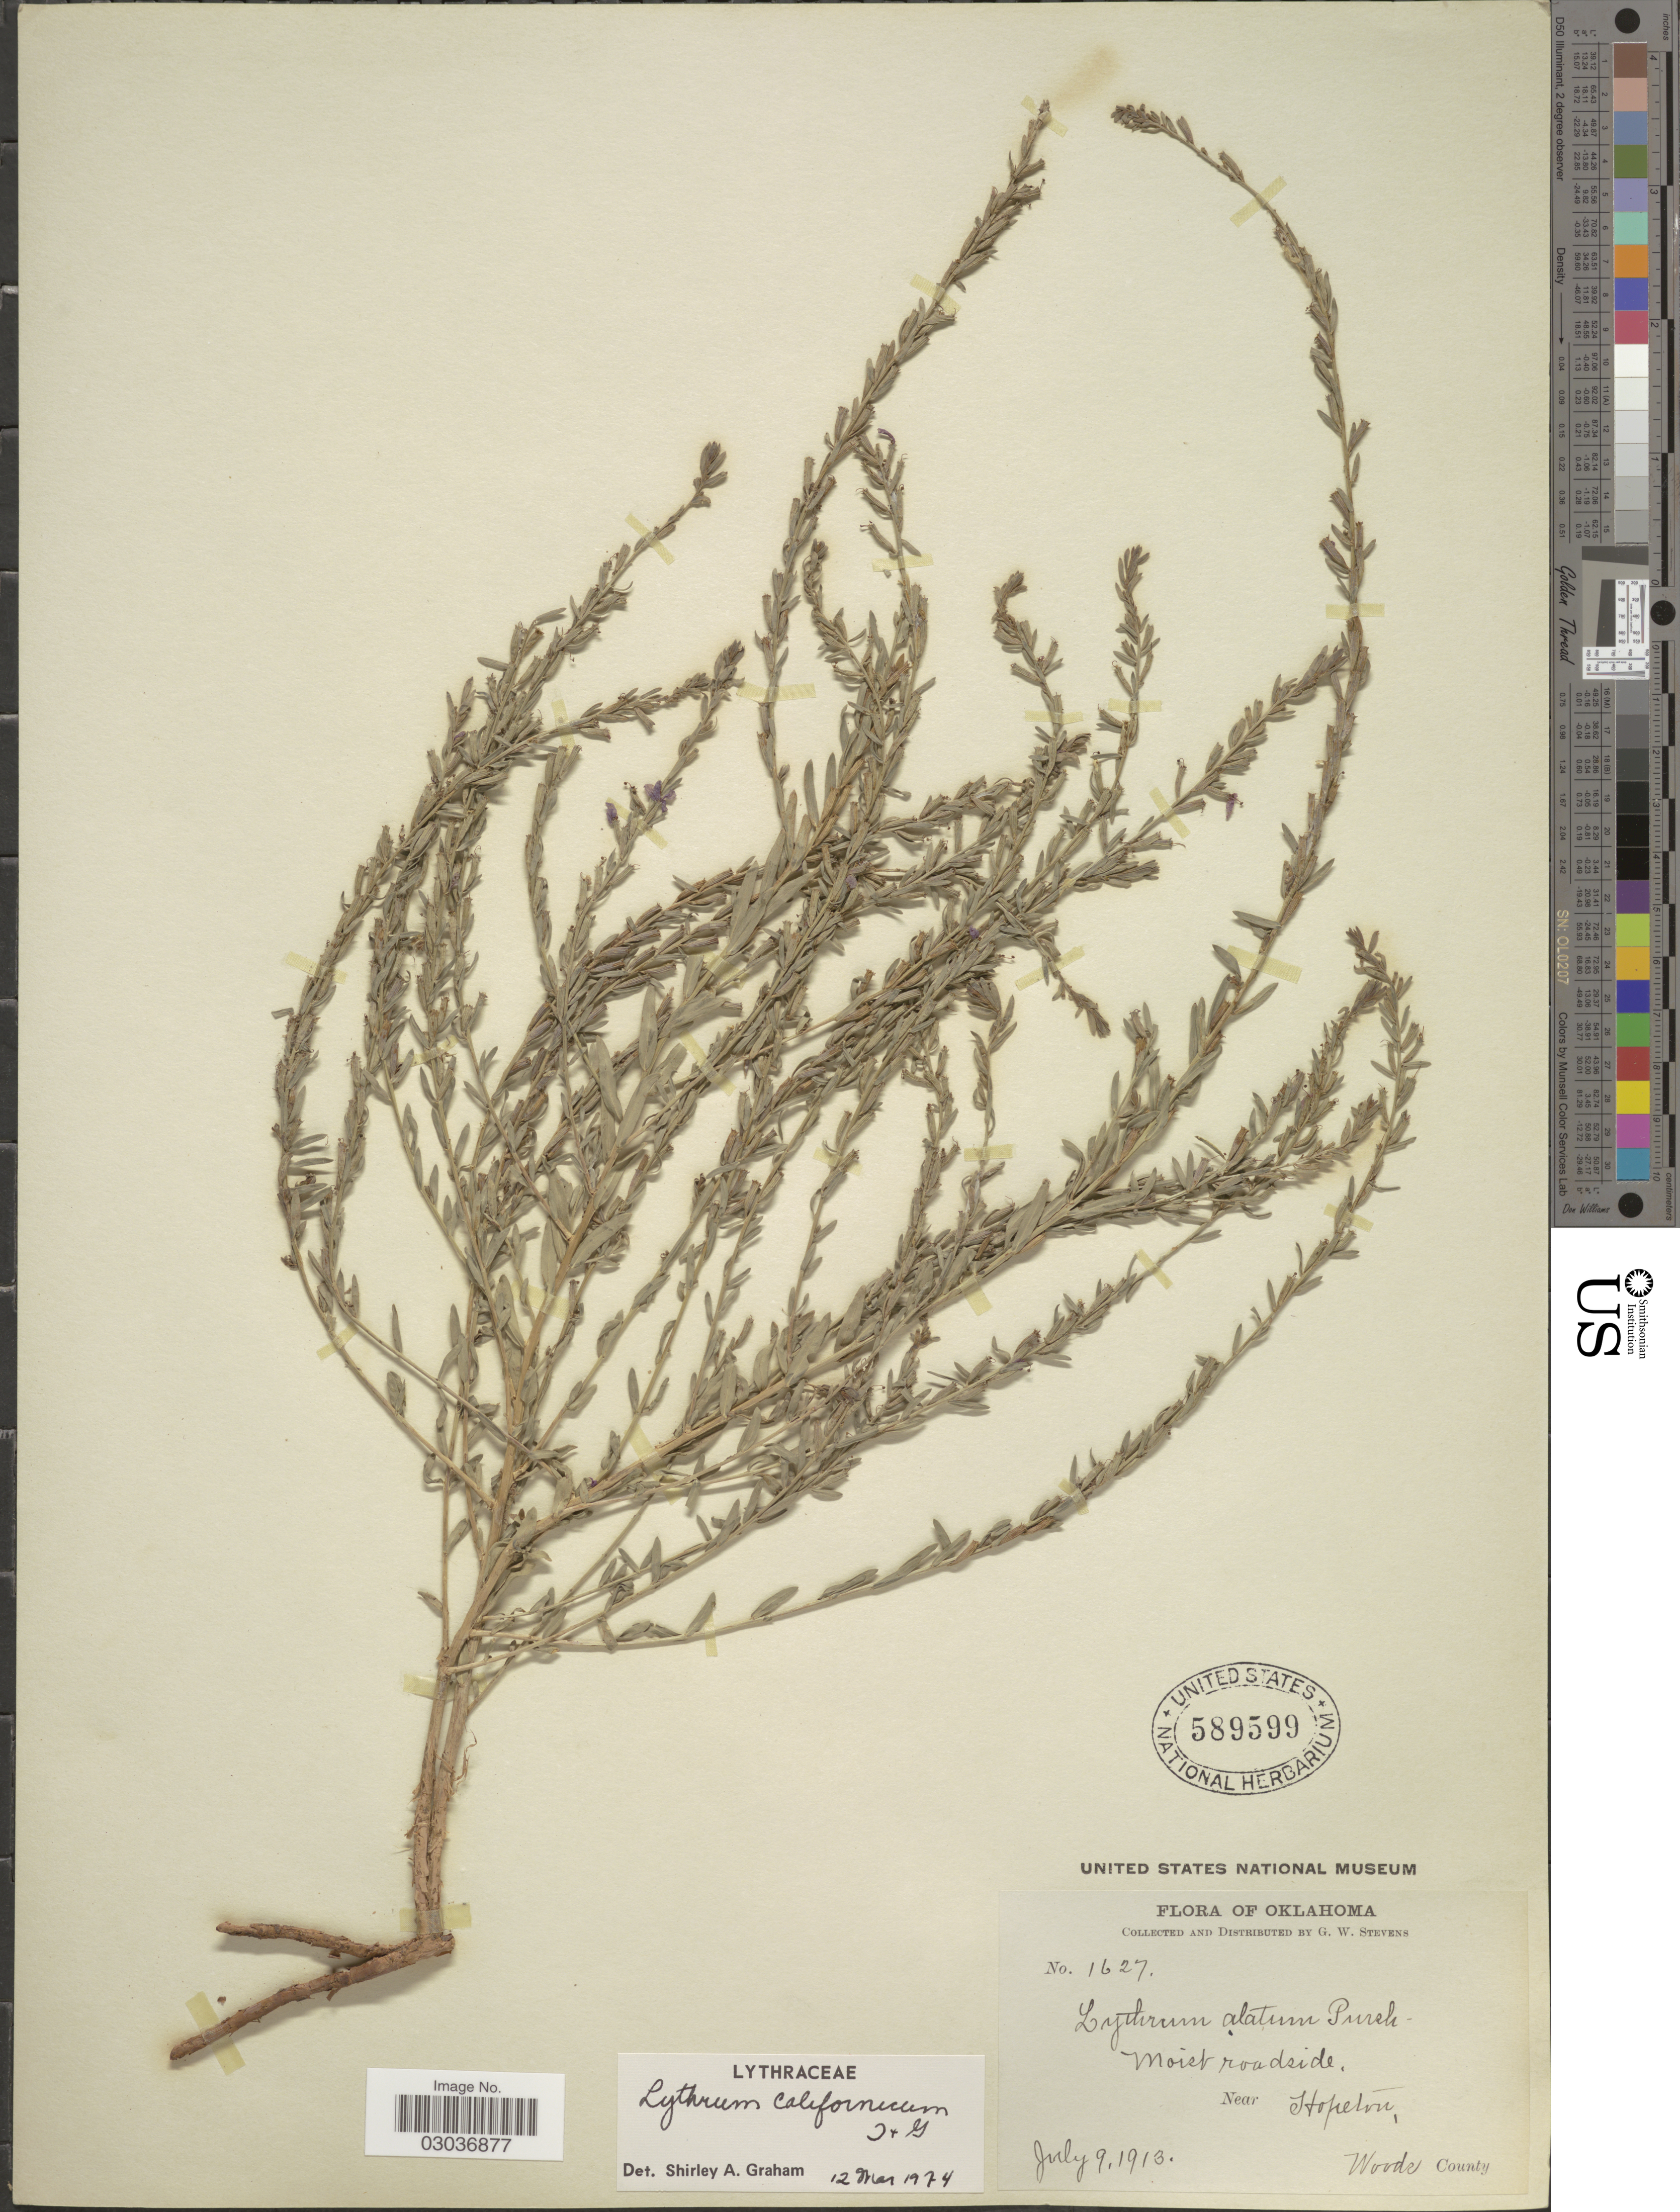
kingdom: Plantae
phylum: Tracheophyta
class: Magnoliopsida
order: Myrtales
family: Lythraceae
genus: Lythrum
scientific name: Lythrum californicum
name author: Torr. & A. Gray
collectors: G. W. Stevens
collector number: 1627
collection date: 1913-07-09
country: United States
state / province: Oklahoma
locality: Near Hopeton, Woods County.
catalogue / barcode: US 589599